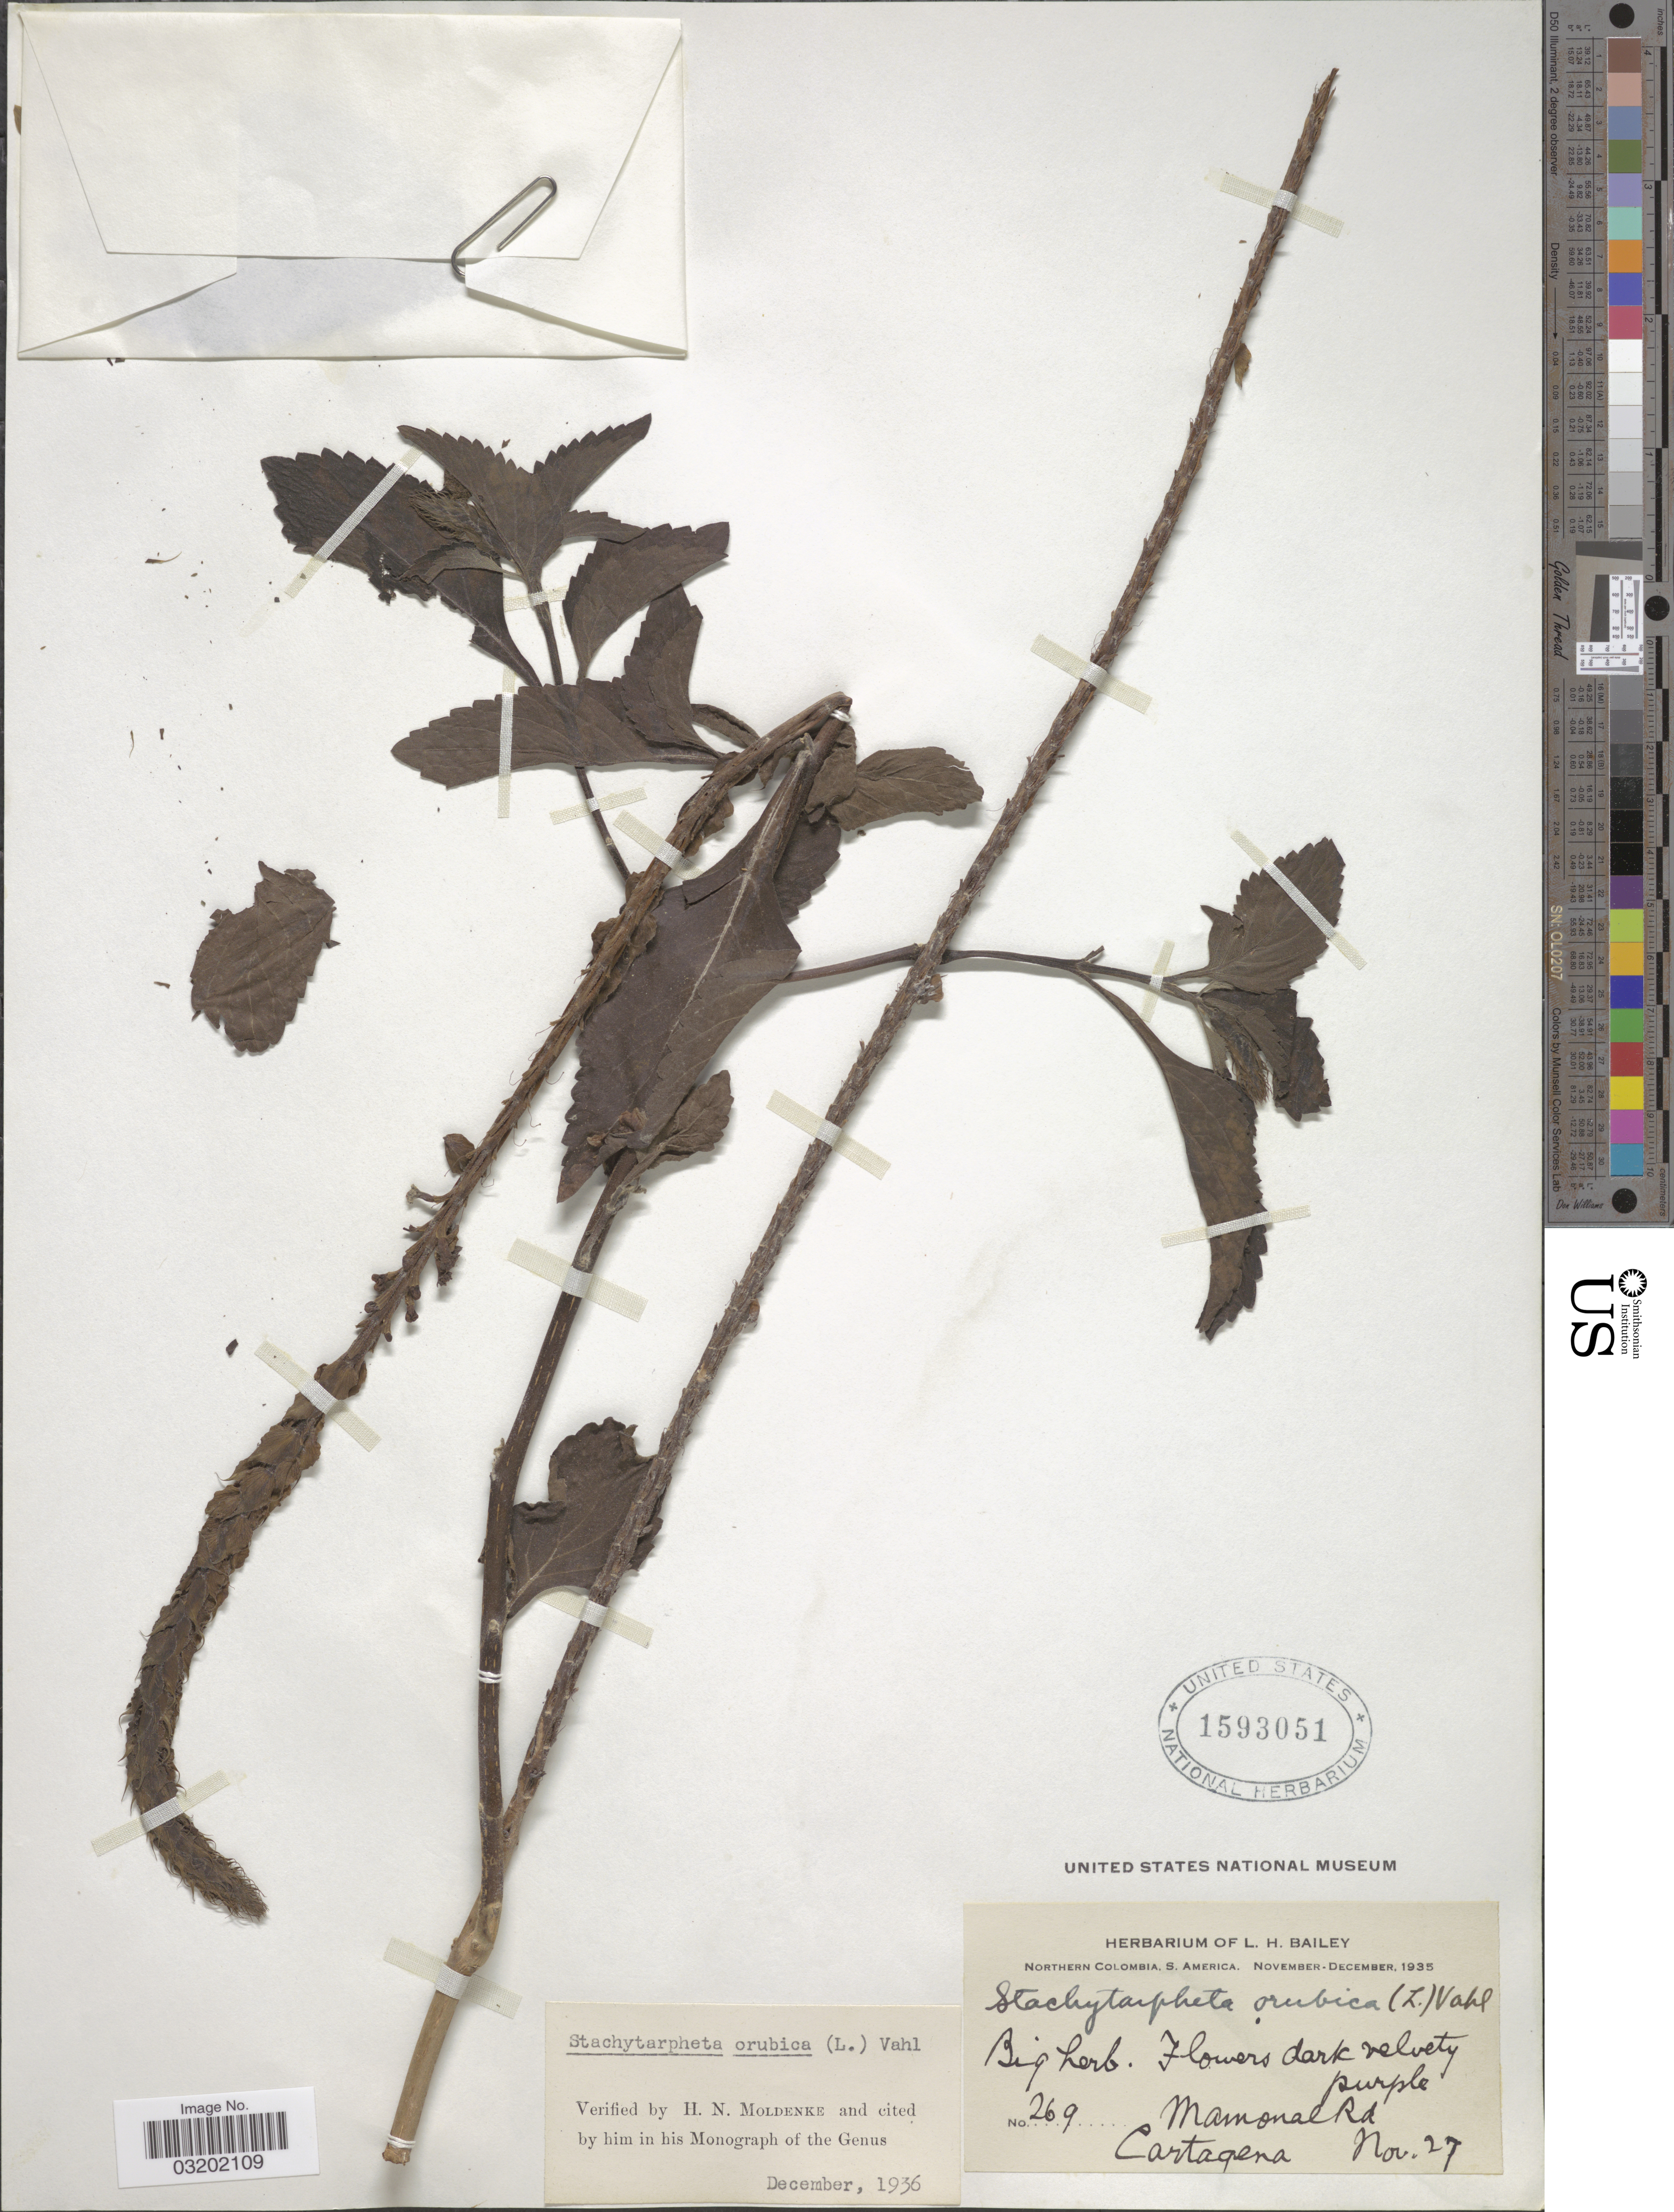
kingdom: Plantae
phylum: Tracheophyta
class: Magnoliopsida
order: Lamiales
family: Verbenaceae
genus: Stachytarpheta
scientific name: Stachytarpheta orubica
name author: (L.) Vahl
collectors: ex herb. L. H. Bailey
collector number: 269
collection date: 1935-11-27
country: Colombia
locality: Northern Colombia. Mamonal Rd. Cartagena.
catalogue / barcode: US 1593051